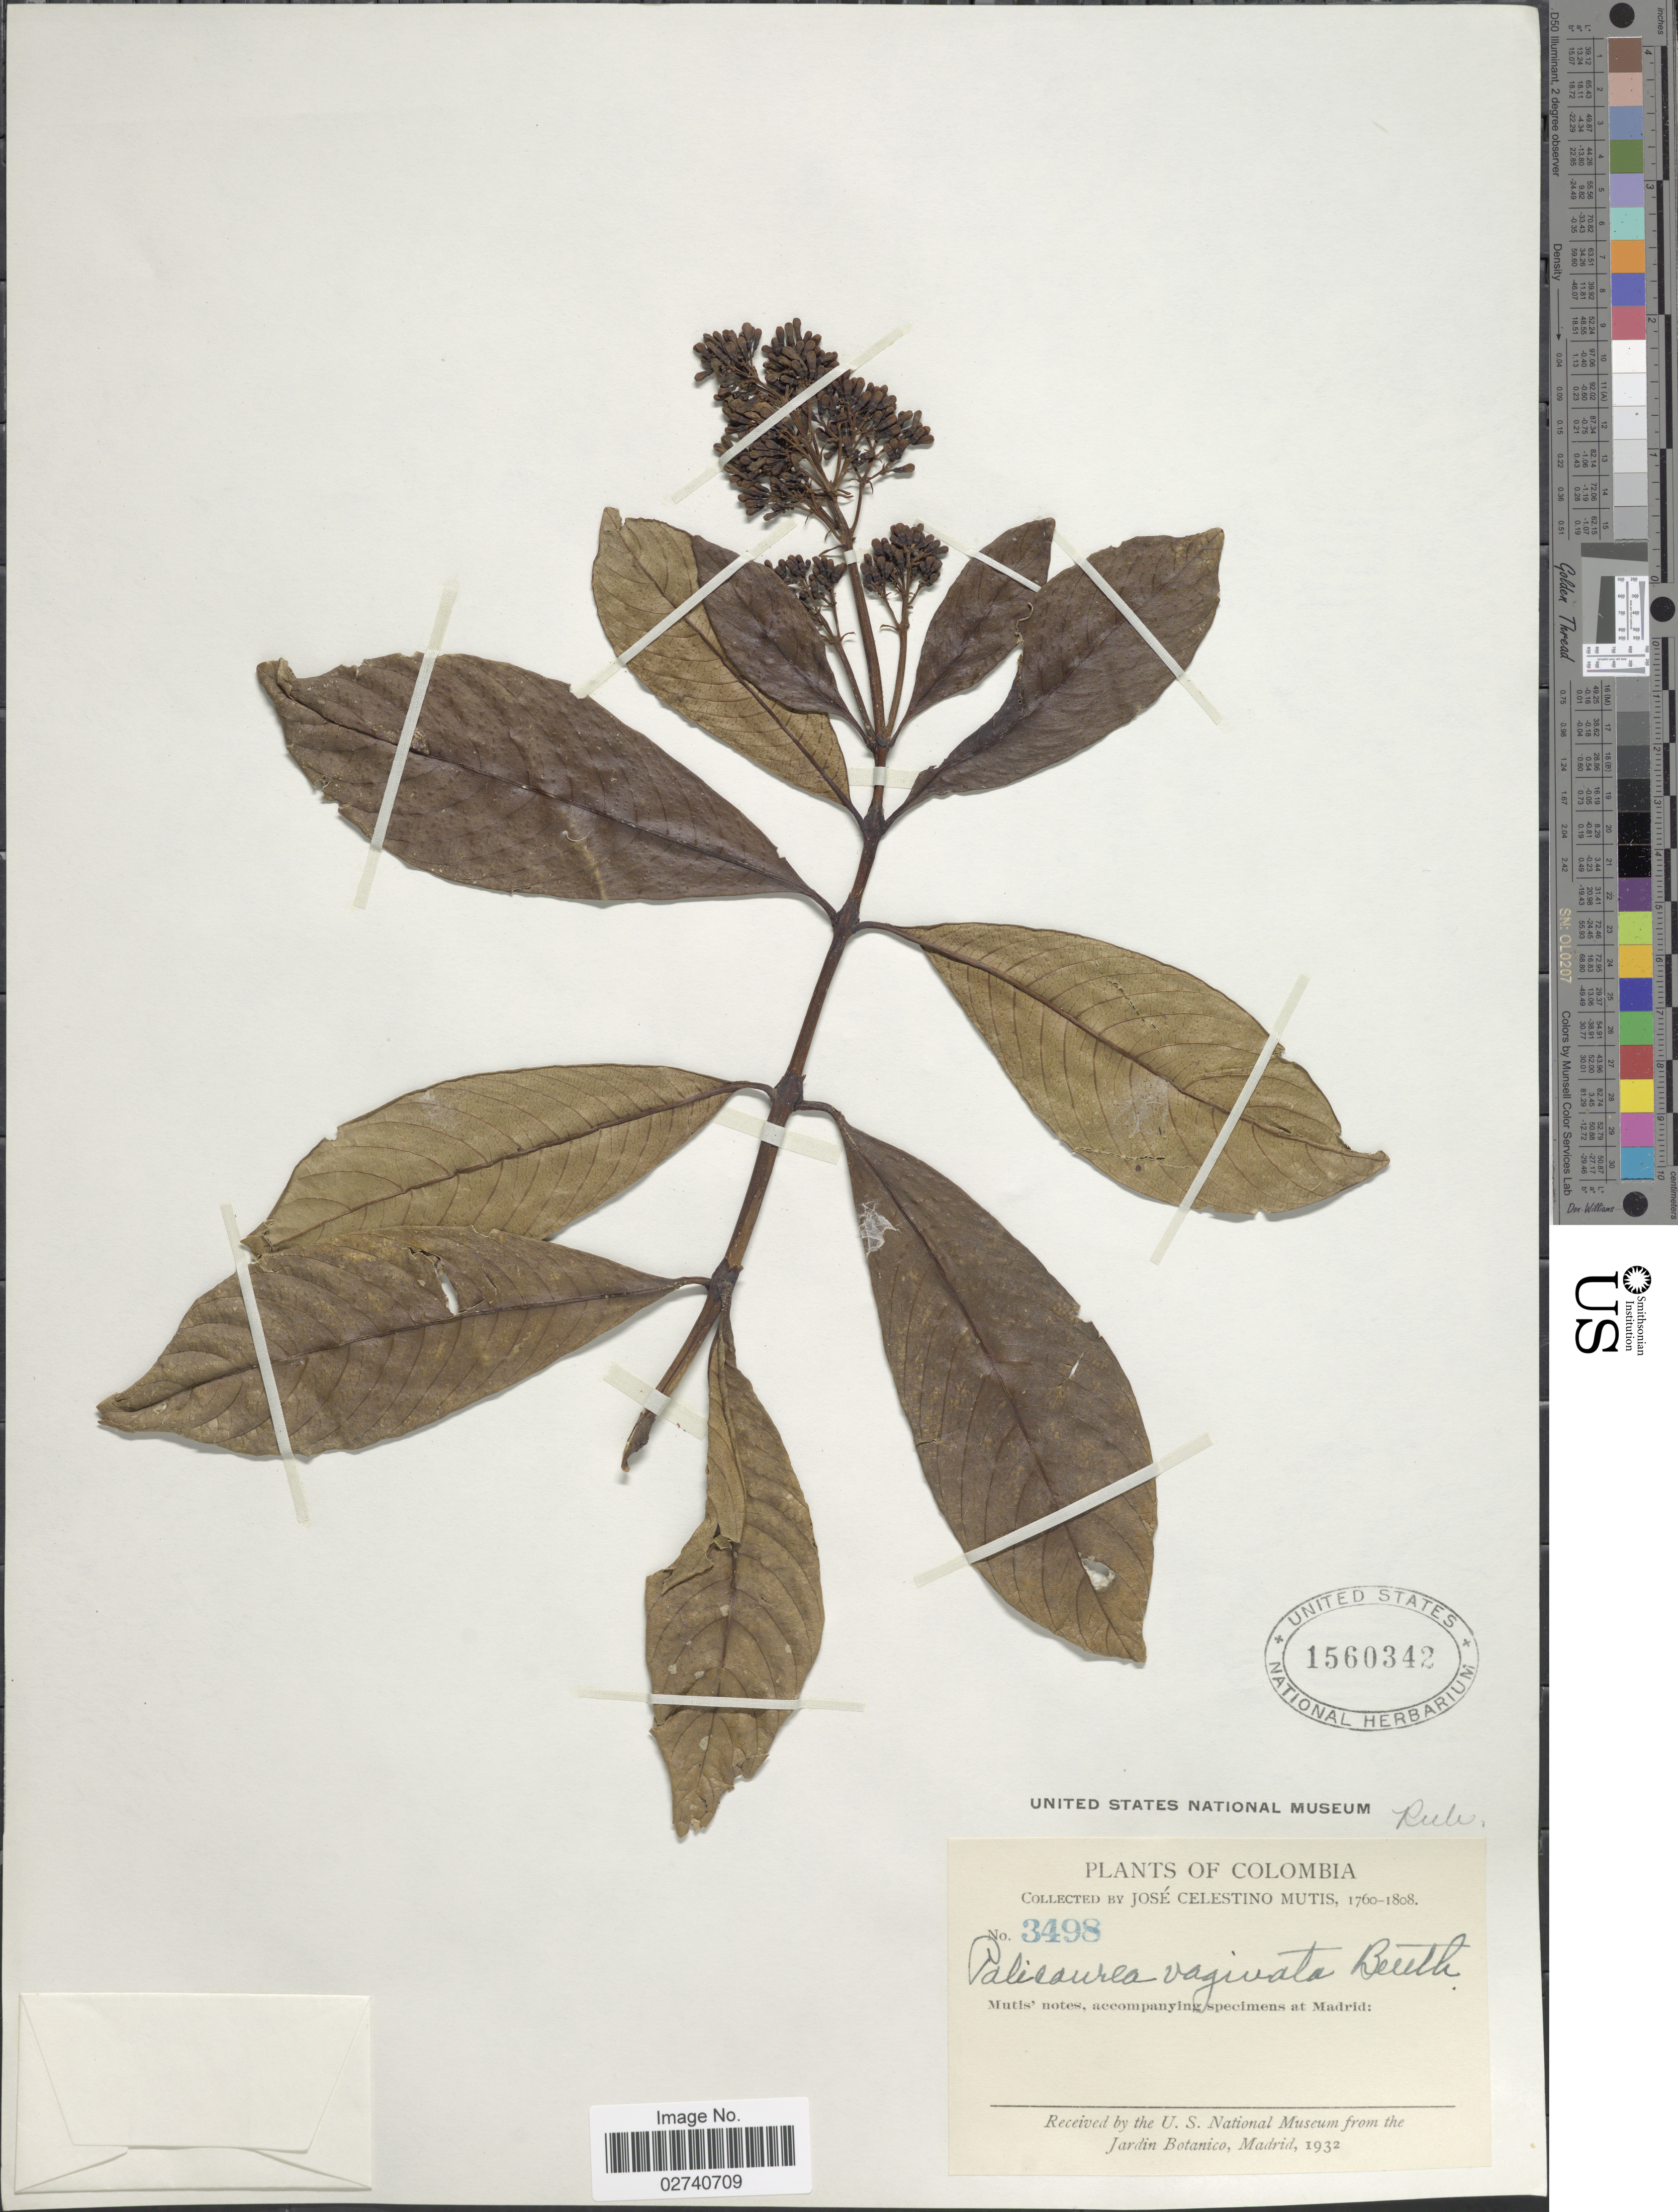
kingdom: Plantae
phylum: Tracheophyta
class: Magnoliopsida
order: Gentianales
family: Rubiaceae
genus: Palicourea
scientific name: Palicourea vaginata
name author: Benth.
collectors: J. C. B. Mutis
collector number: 3498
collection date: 1760/1808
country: Colombia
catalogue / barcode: US 1560342